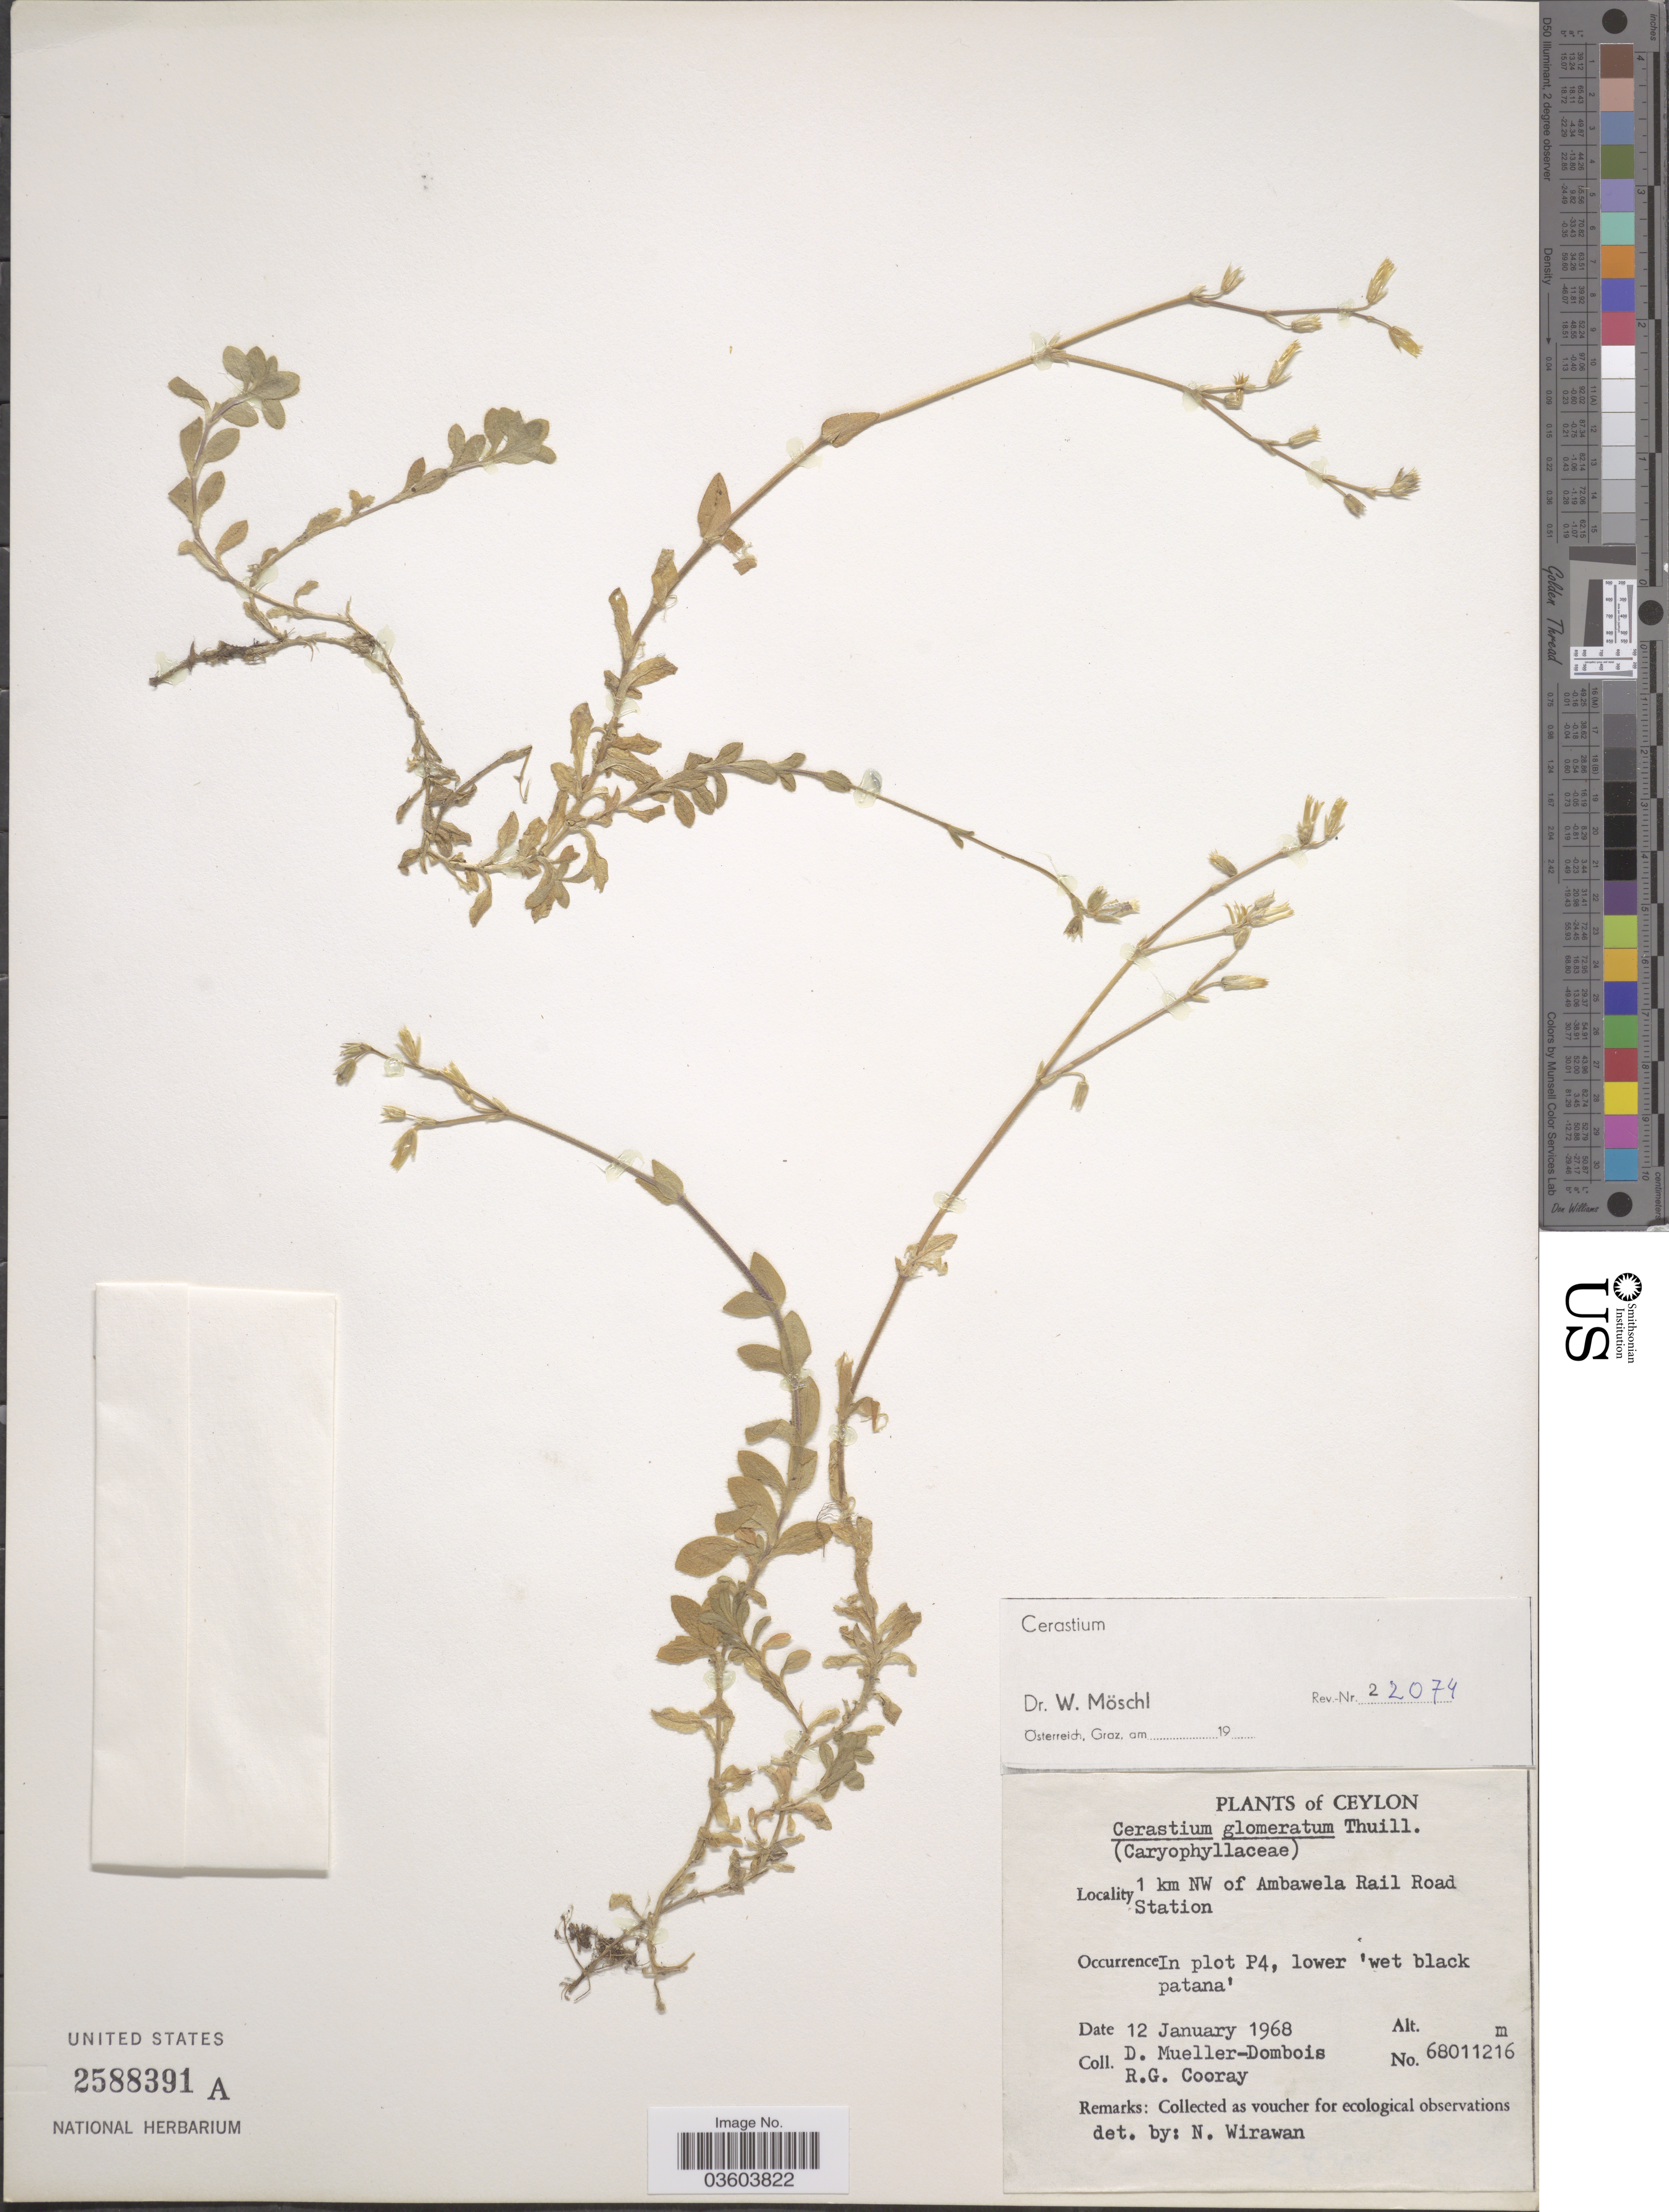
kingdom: Plantae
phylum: Tracheophyta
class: Magnoliopsida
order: Caryophyllales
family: Caryophyllaceae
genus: Cerastium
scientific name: Cerastium glomeratum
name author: Thuill.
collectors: D. Mueller-Dombois & R. Cooray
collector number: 68011216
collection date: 1968-01-12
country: Sri Lanka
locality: Ceylon. 1 km NW of Ambawela Rail Road Station. In plot P4, lower 'wet black patana'.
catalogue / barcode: US 2588391A